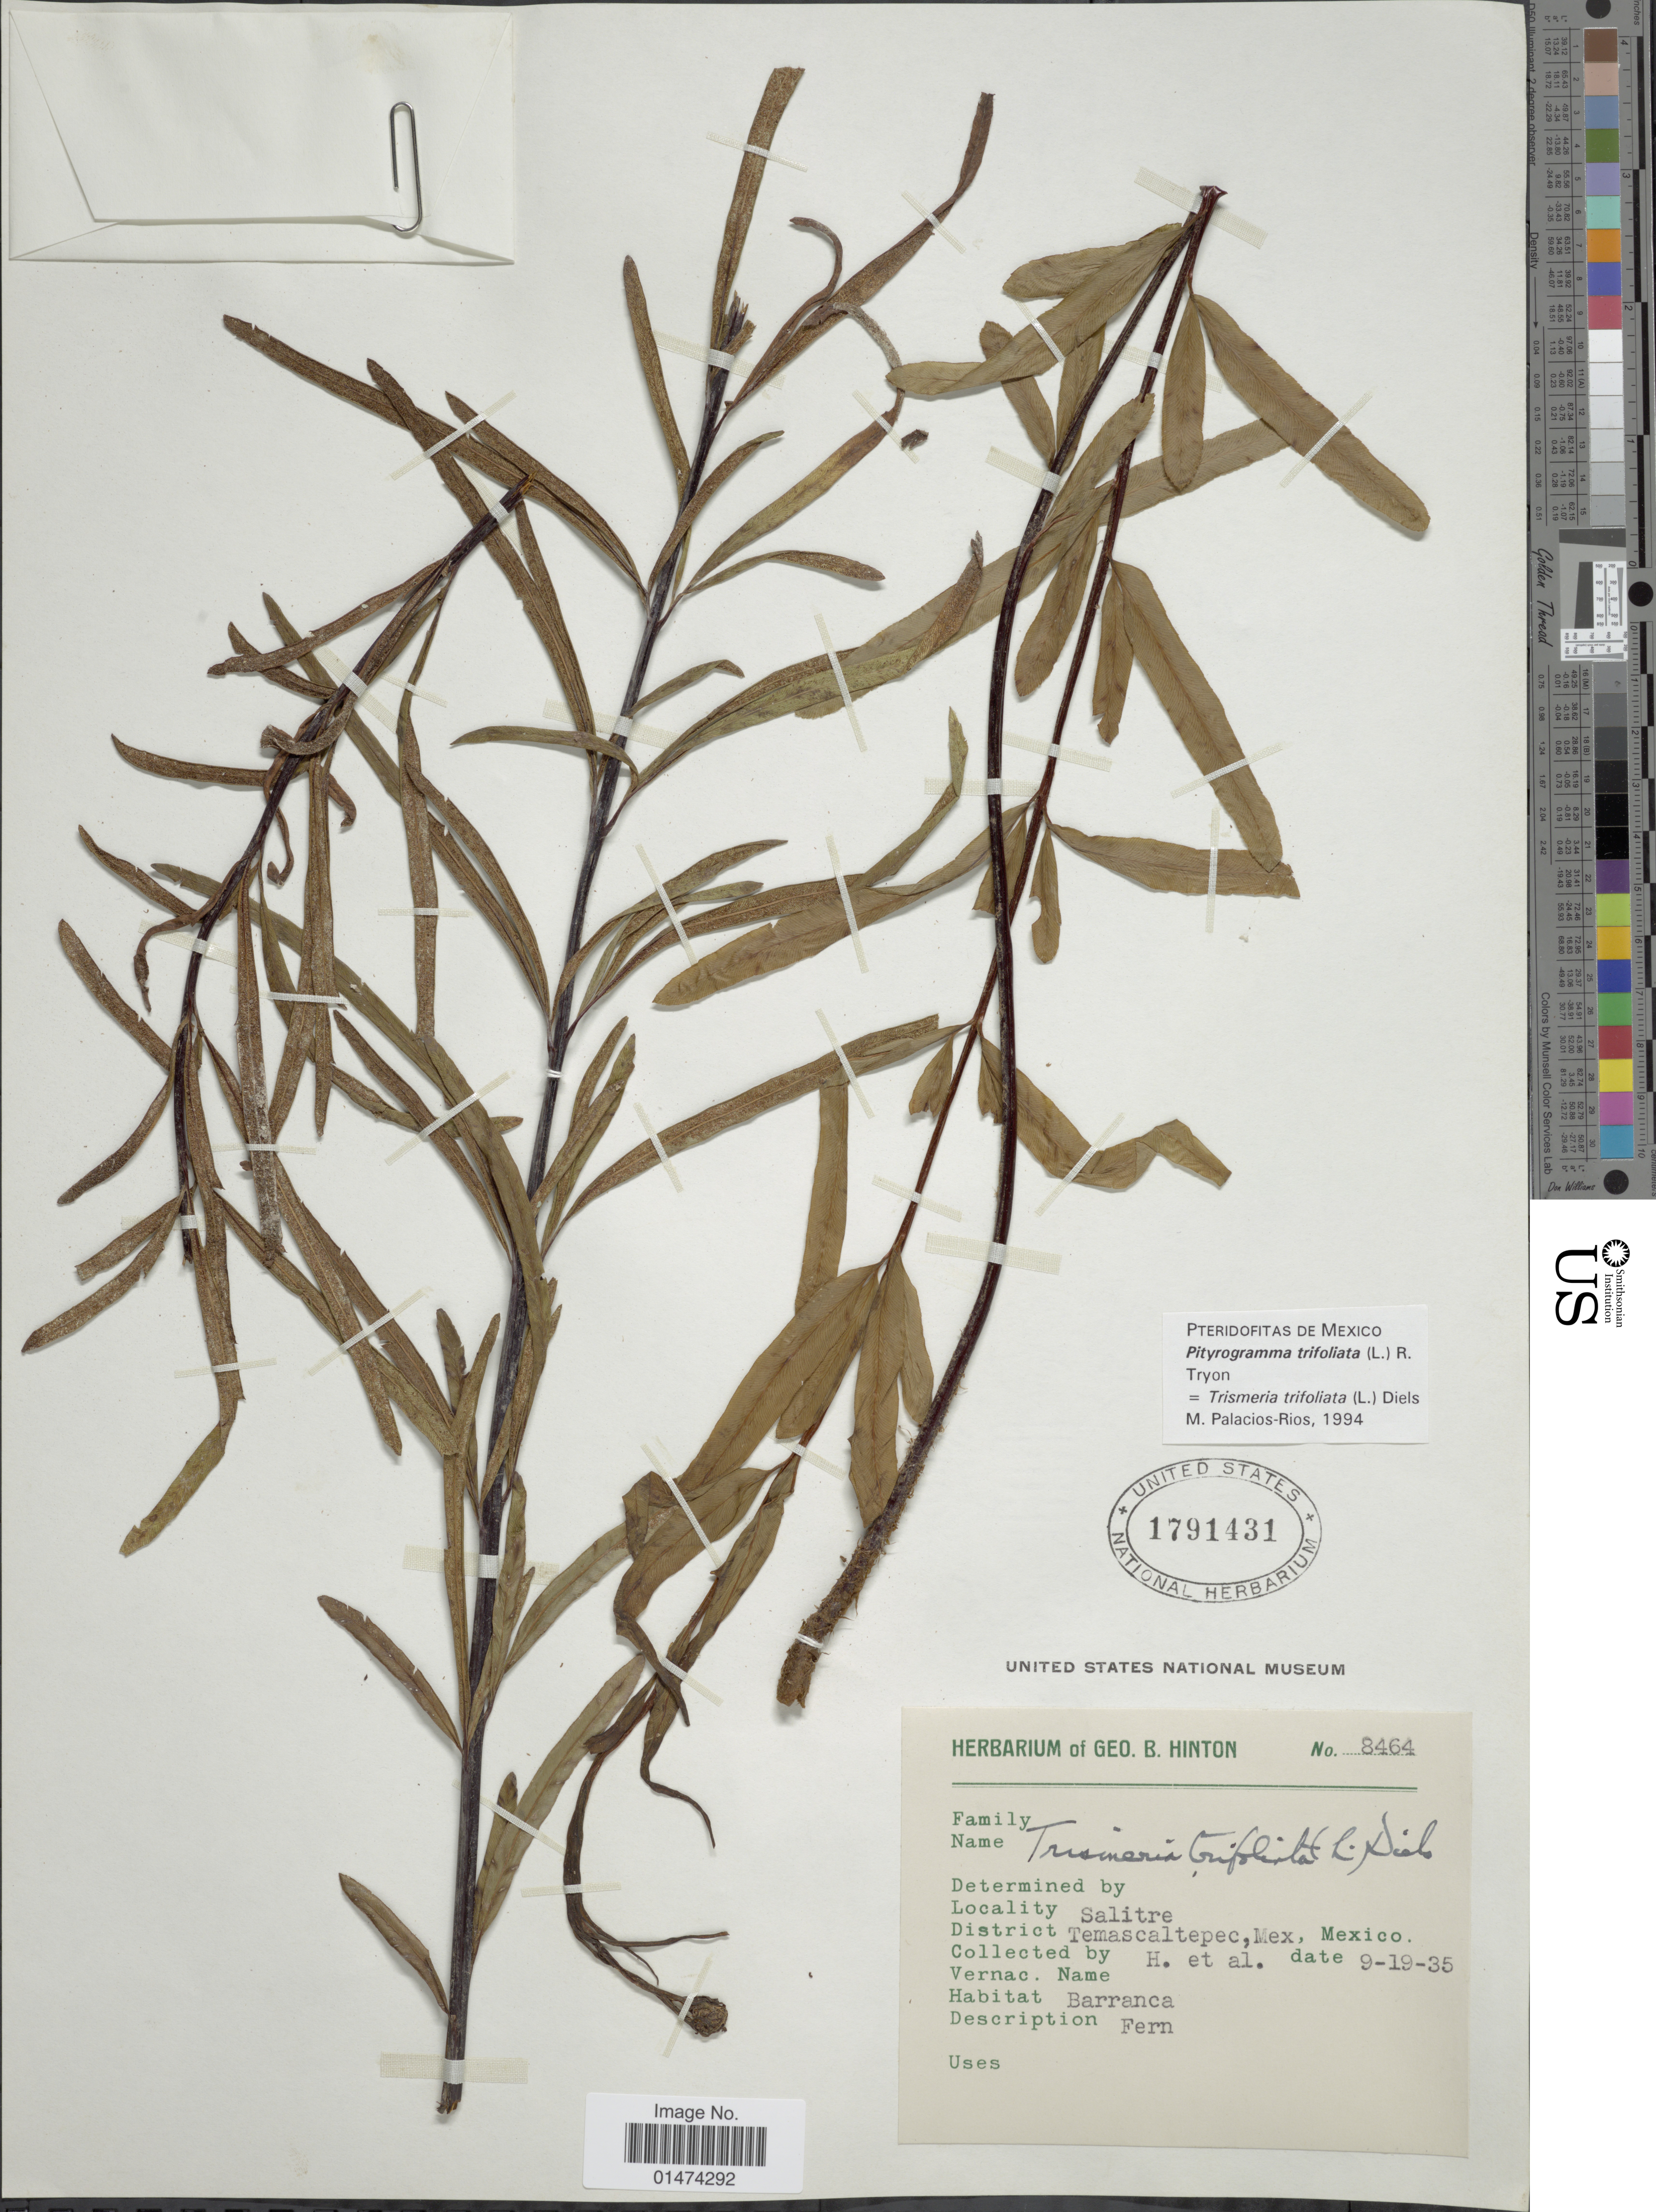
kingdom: Plantae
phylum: Tracheophyta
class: Polypodiopsida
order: Polypodiales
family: Pteridaceae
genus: Pityrogramma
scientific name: Pityrogramma trifoliata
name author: (L.) R.M. Tryon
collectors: G. B. Hinton & et al.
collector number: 8464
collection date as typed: Transcribed d/m/y: 19/9/35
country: Mexico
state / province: México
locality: Salitre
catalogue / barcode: US 1971431